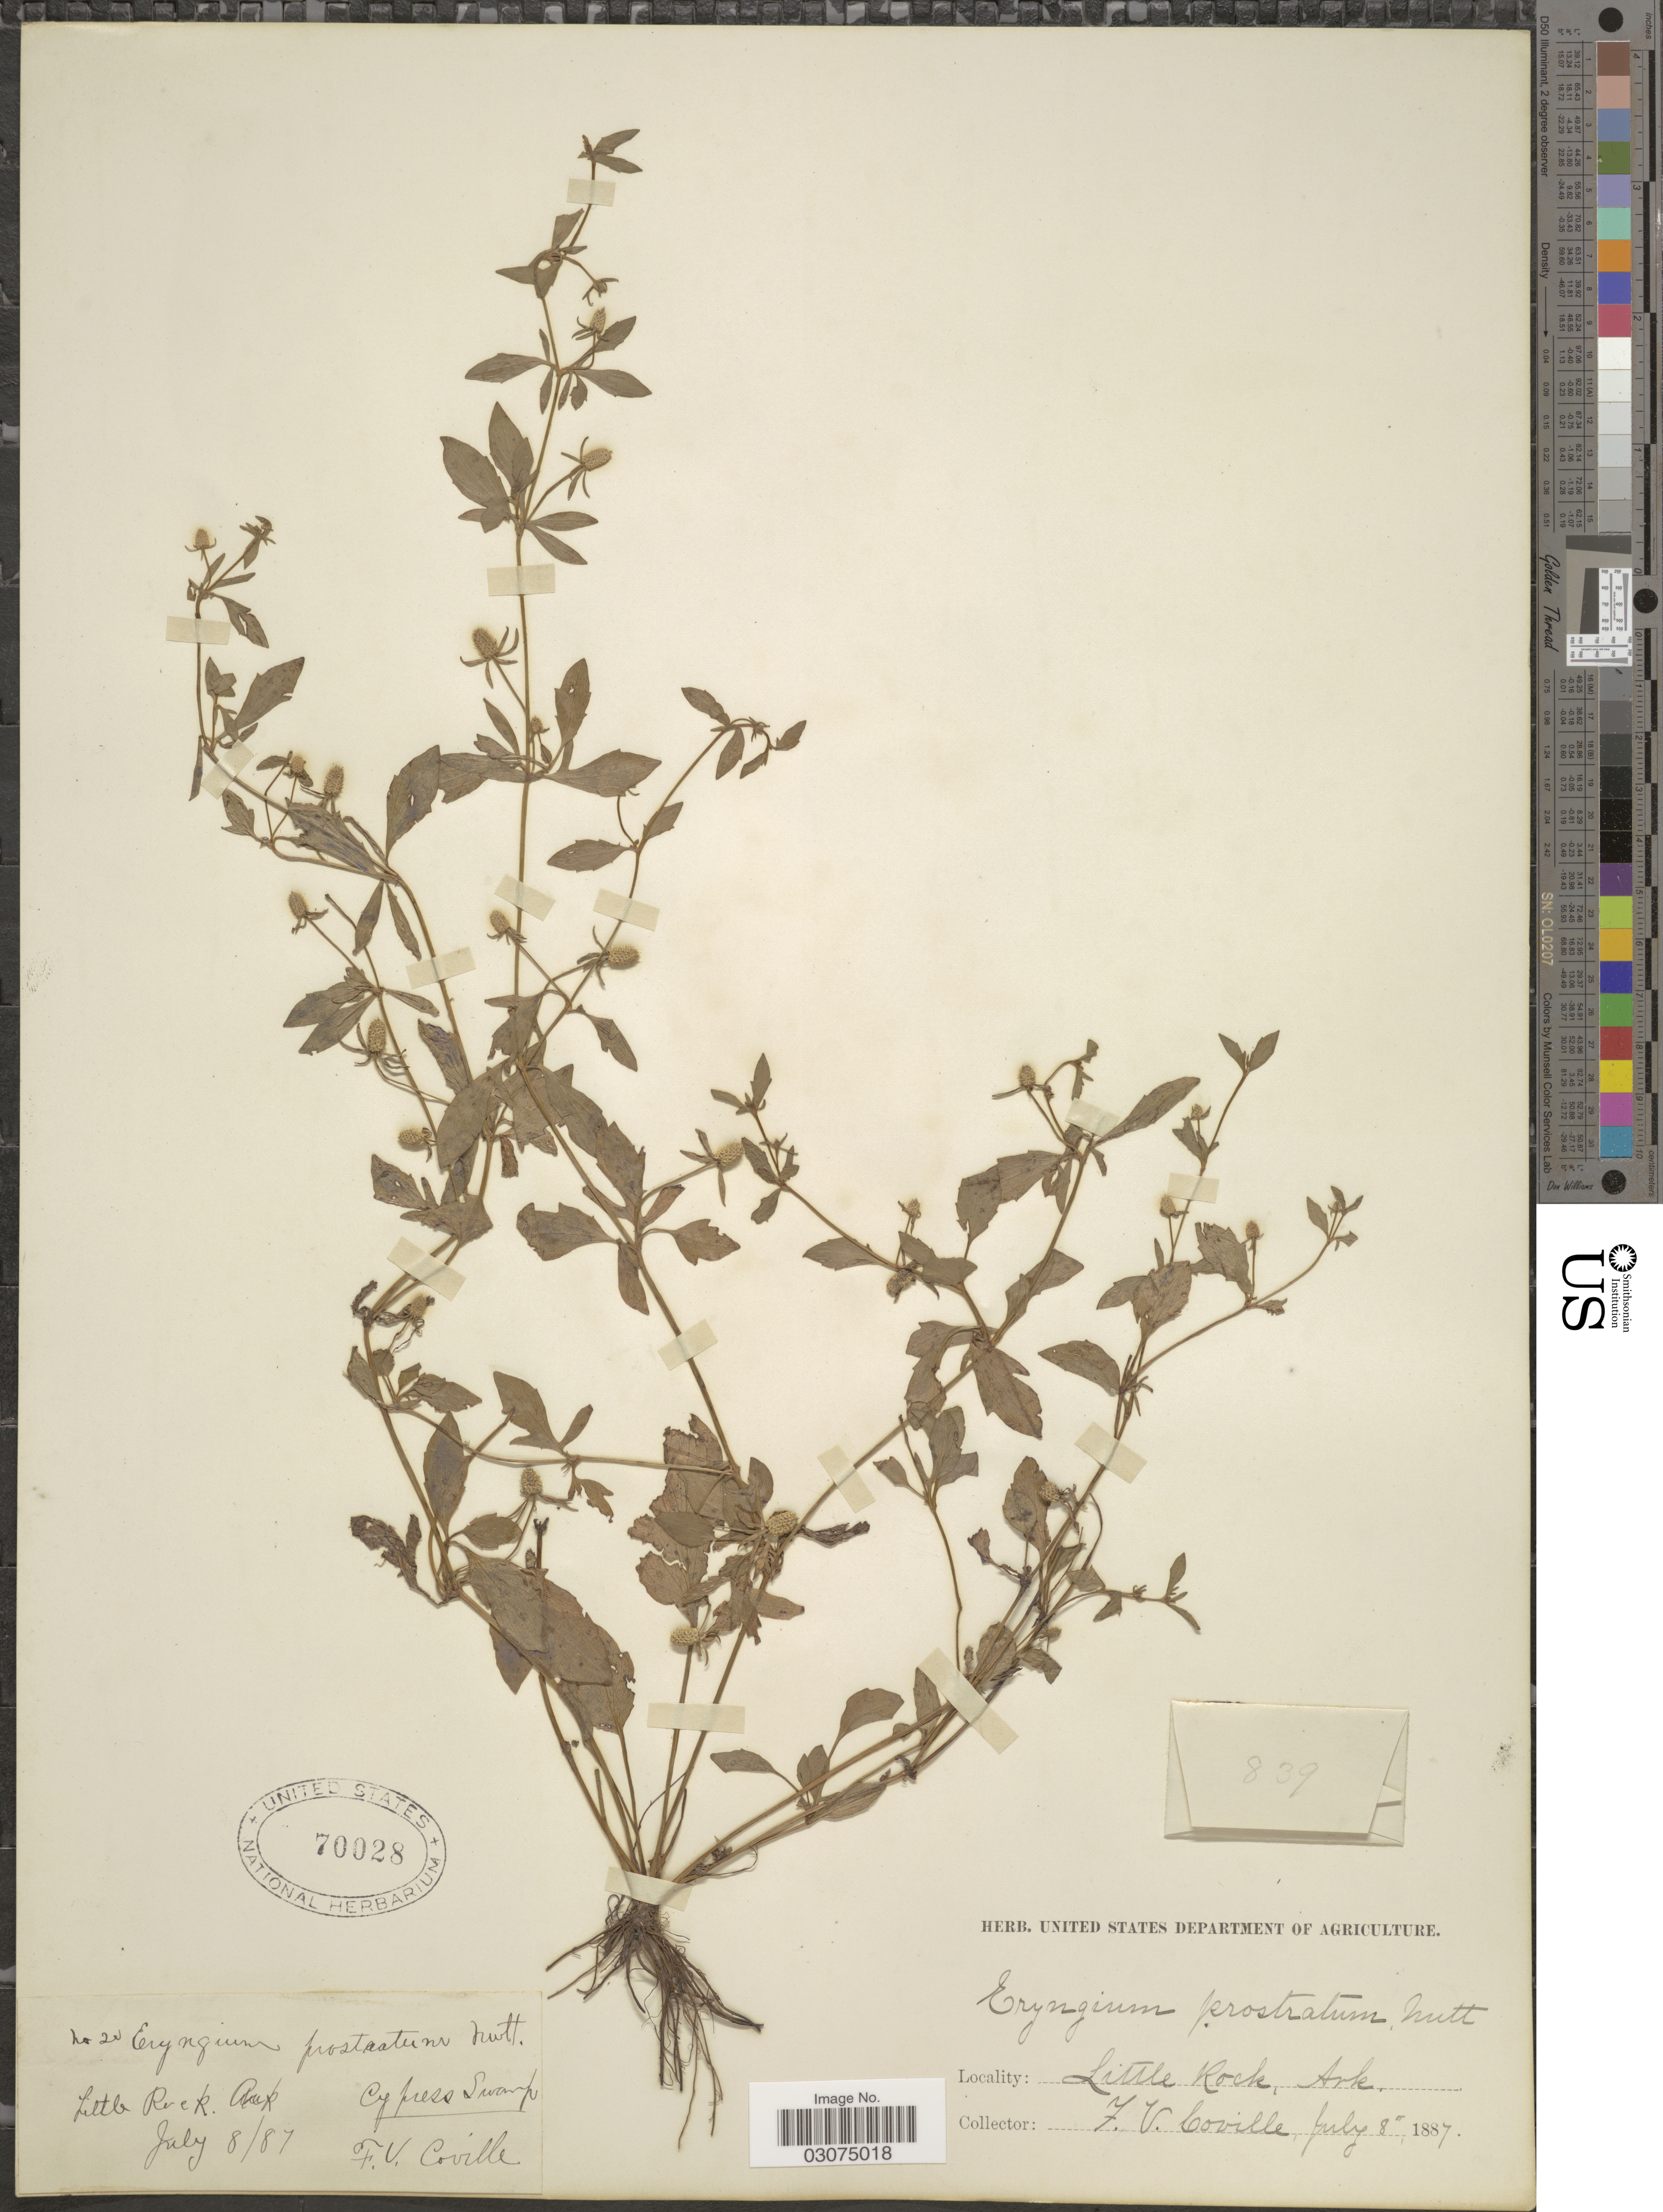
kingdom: Plantae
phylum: Tracheophyta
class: Magnoliopsida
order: Apiales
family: Apiaceae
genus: Eryngium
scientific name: Eryngium prostratum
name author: Nutt. ex DC.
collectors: F. V. Coville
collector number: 20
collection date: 1887-07-08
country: United States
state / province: Arkansas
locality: Little Rock. Cypress Swamp.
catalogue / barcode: US 70028